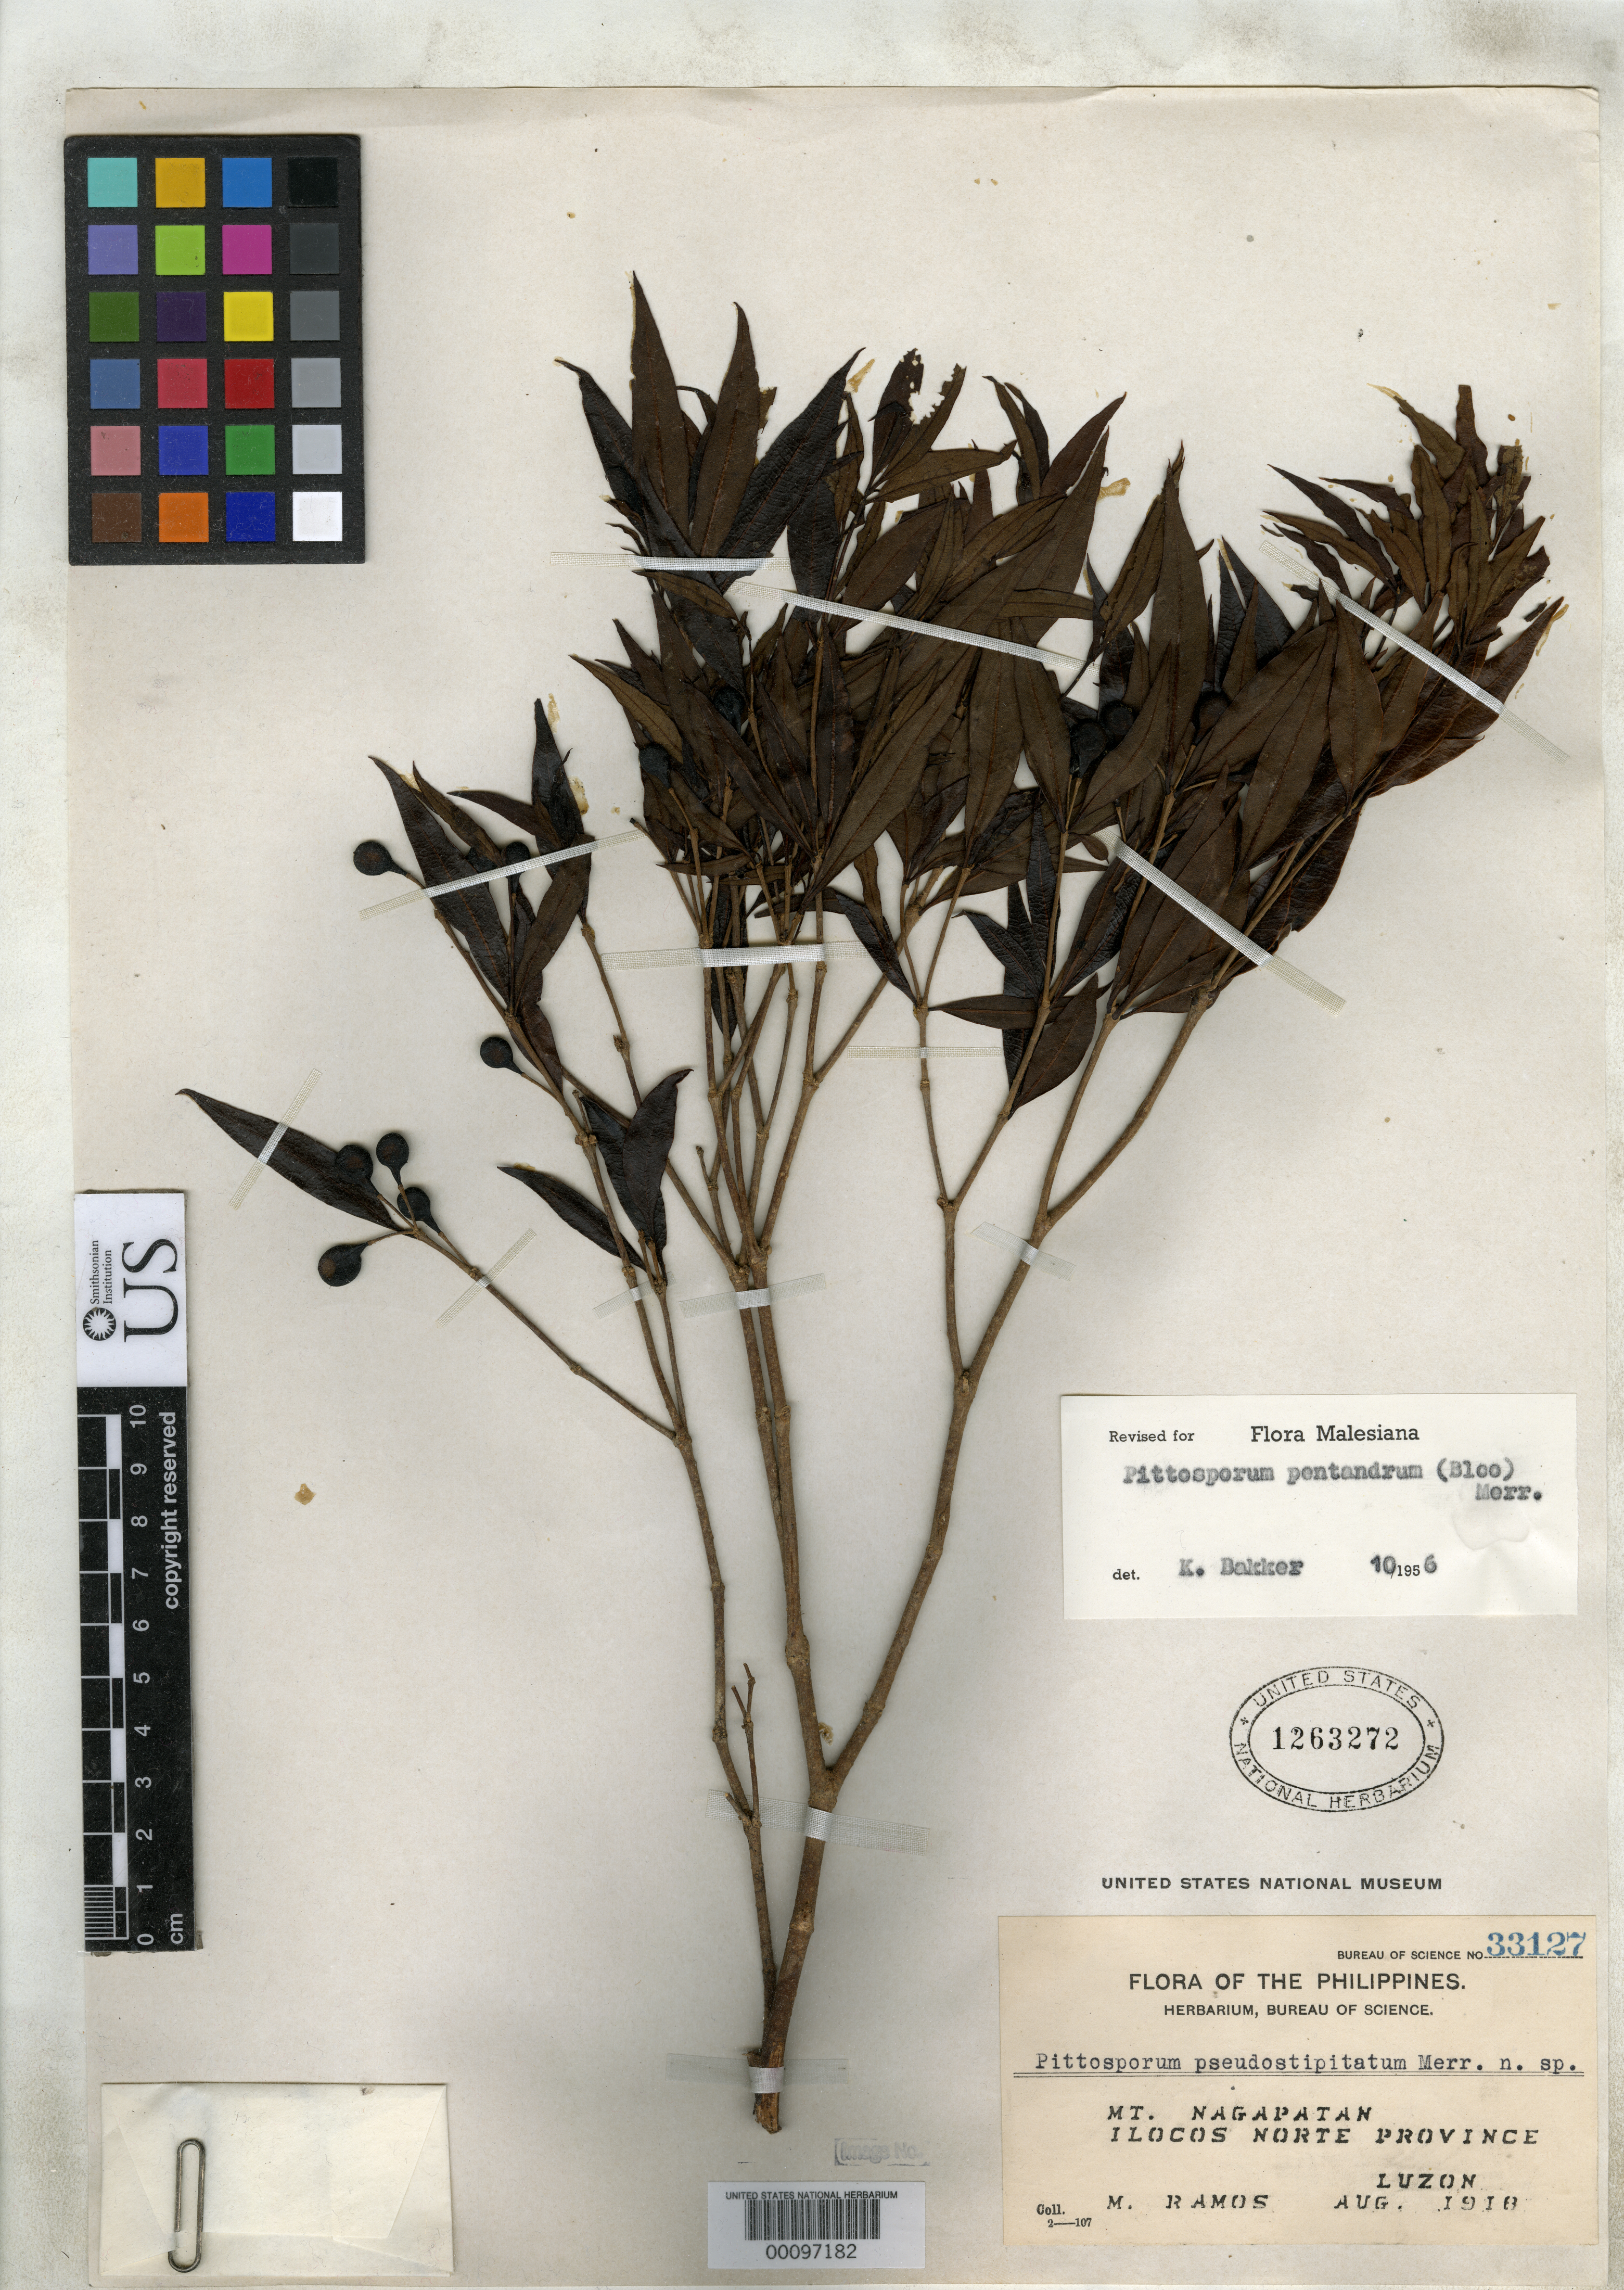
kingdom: Plantae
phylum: Tracheophyta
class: Magnoliopsida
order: Apiales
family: Pittosporaceae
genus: Pittosporum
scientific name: Pittosporum pseudostipitatum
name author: Merr.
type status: Isotype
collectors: M. Ramos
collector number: Bur. Sci. 33127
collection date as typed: Aug 1918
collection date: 1918-08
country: Philippines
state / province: Ilocos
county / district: Ilocos Norte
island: Luzon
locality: Mt. Nagapatan, Ilocos Norte Province.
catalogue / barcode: US 1263272